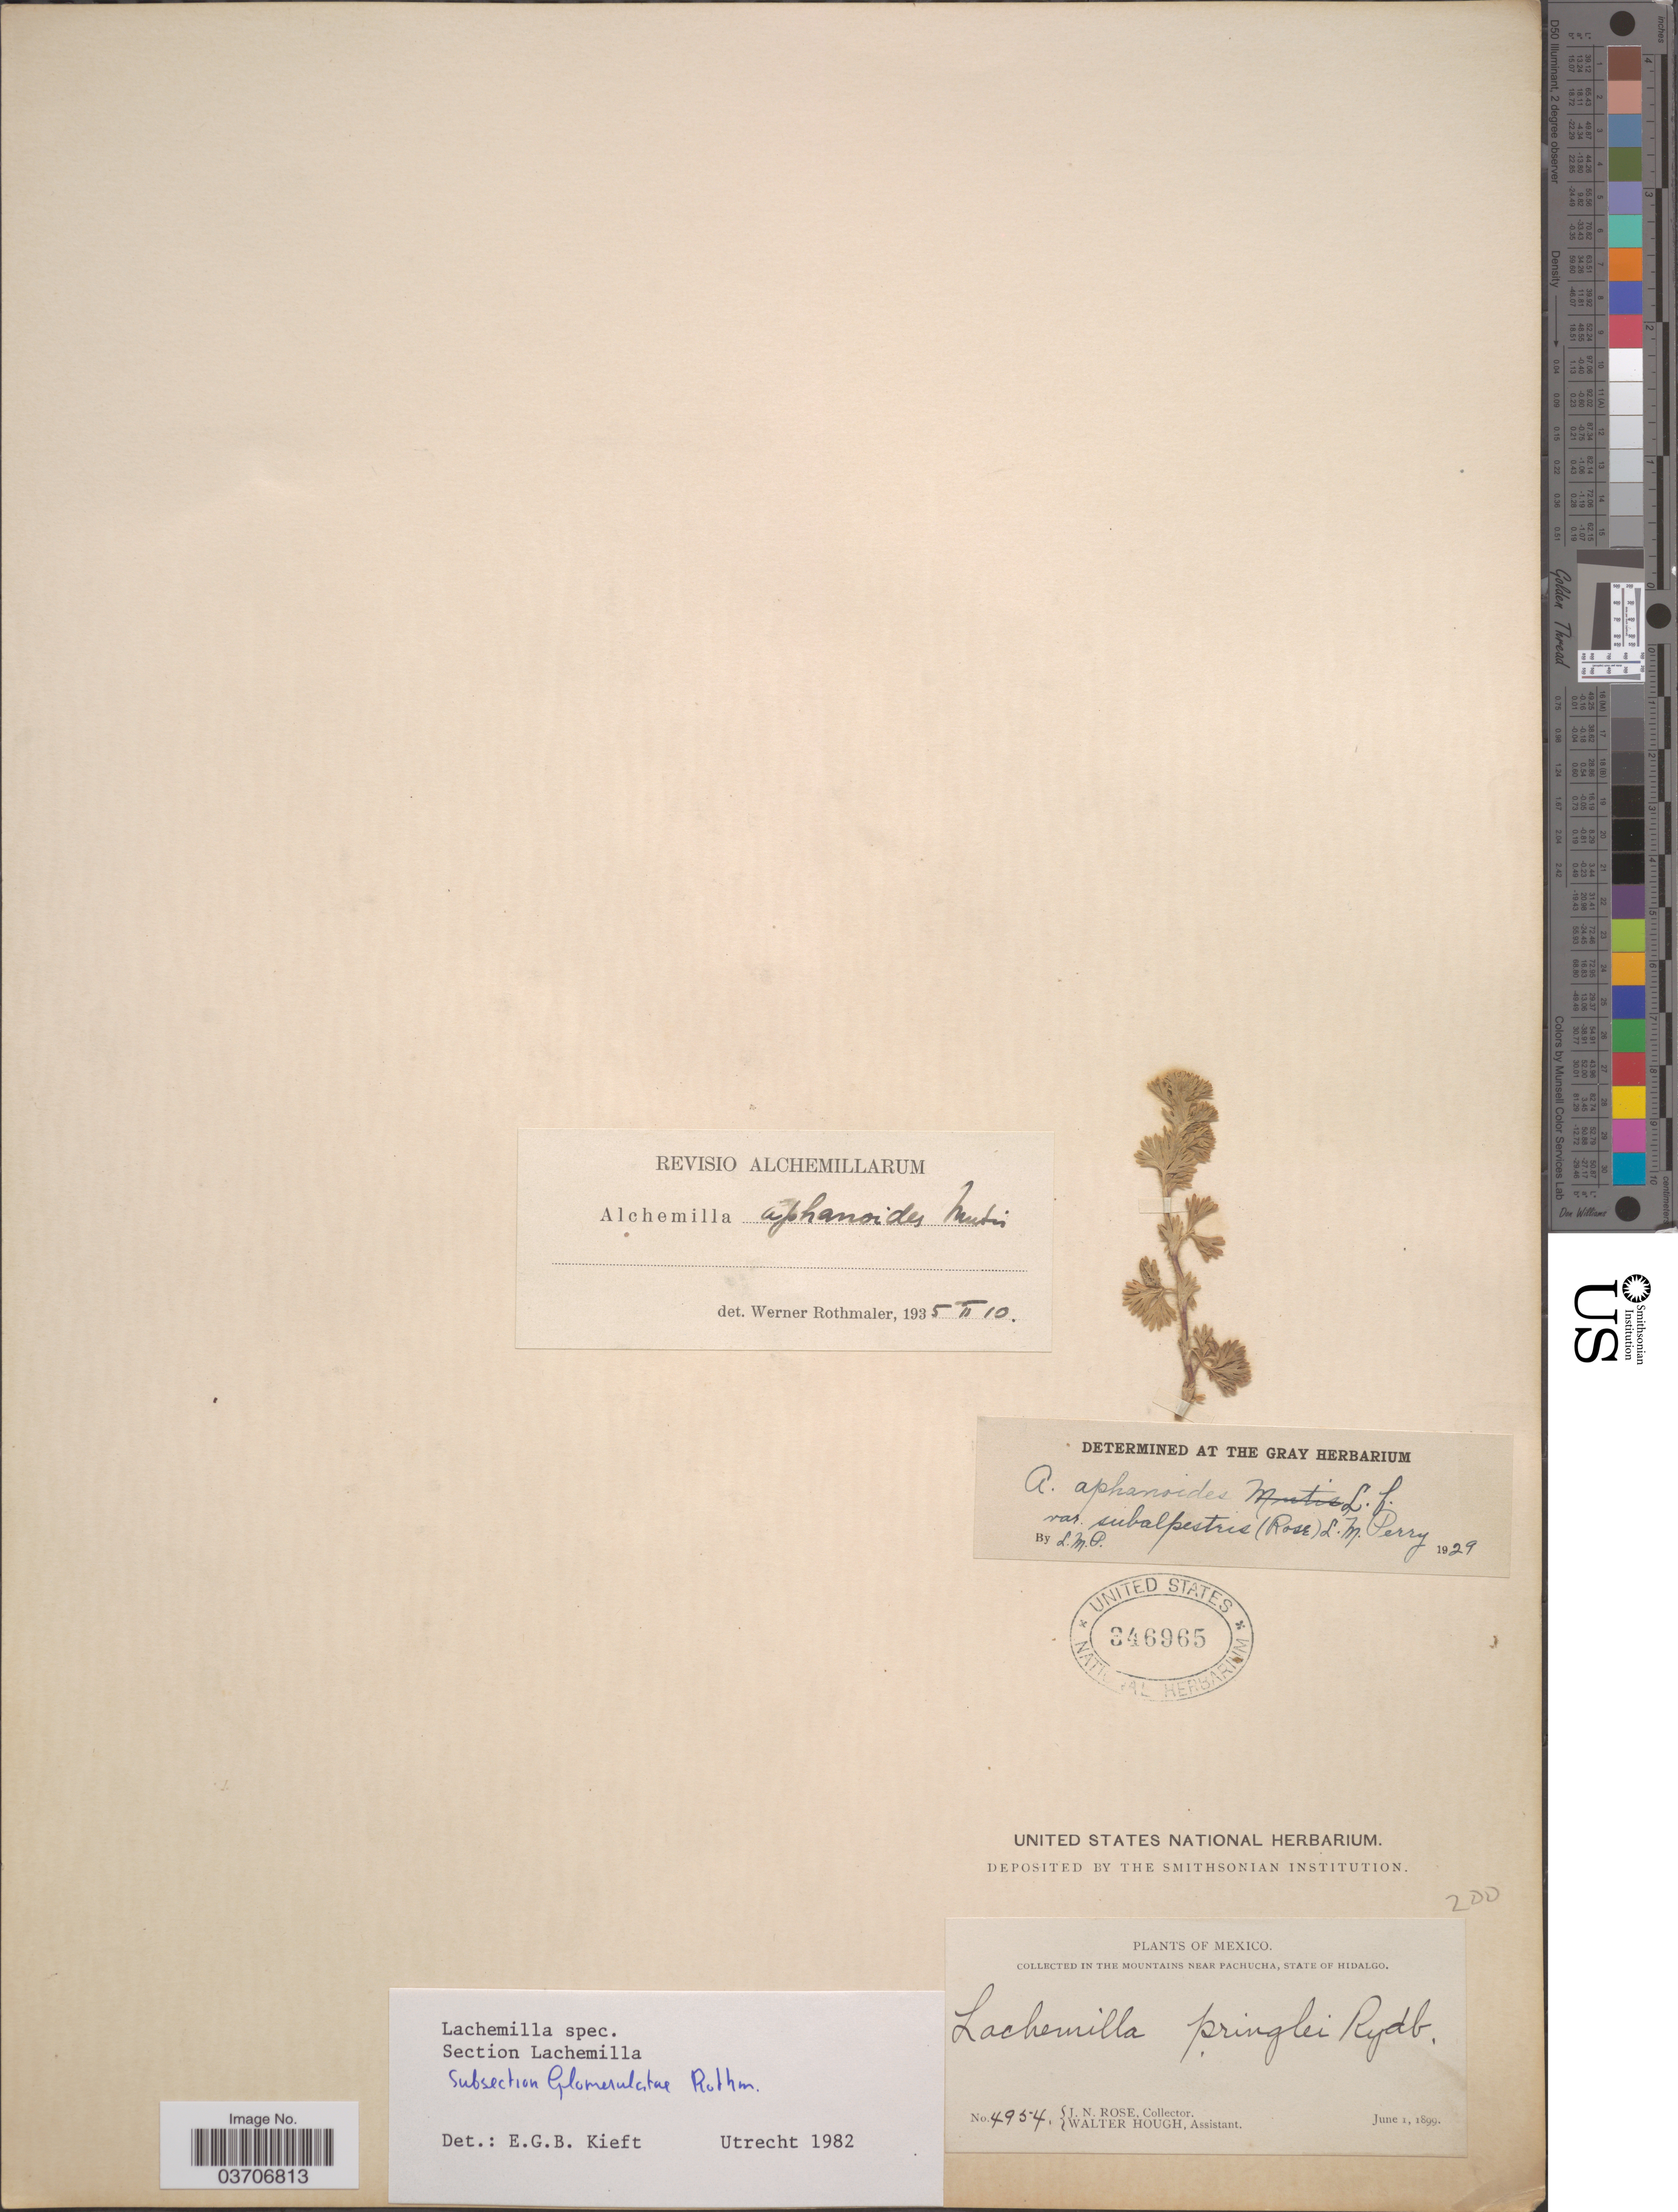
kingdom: Plantae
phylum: Tracheophyta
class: Magnoliopsida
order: Rosales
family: Rosaceae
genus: Lachemilla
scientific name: Lachemilla sp.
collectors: J. N. Rose & W. Hough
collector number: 4954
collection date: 1899-06-01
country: Mexico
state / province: Hidalgo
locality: Mountains near Pachucha.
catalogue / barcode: US 346965